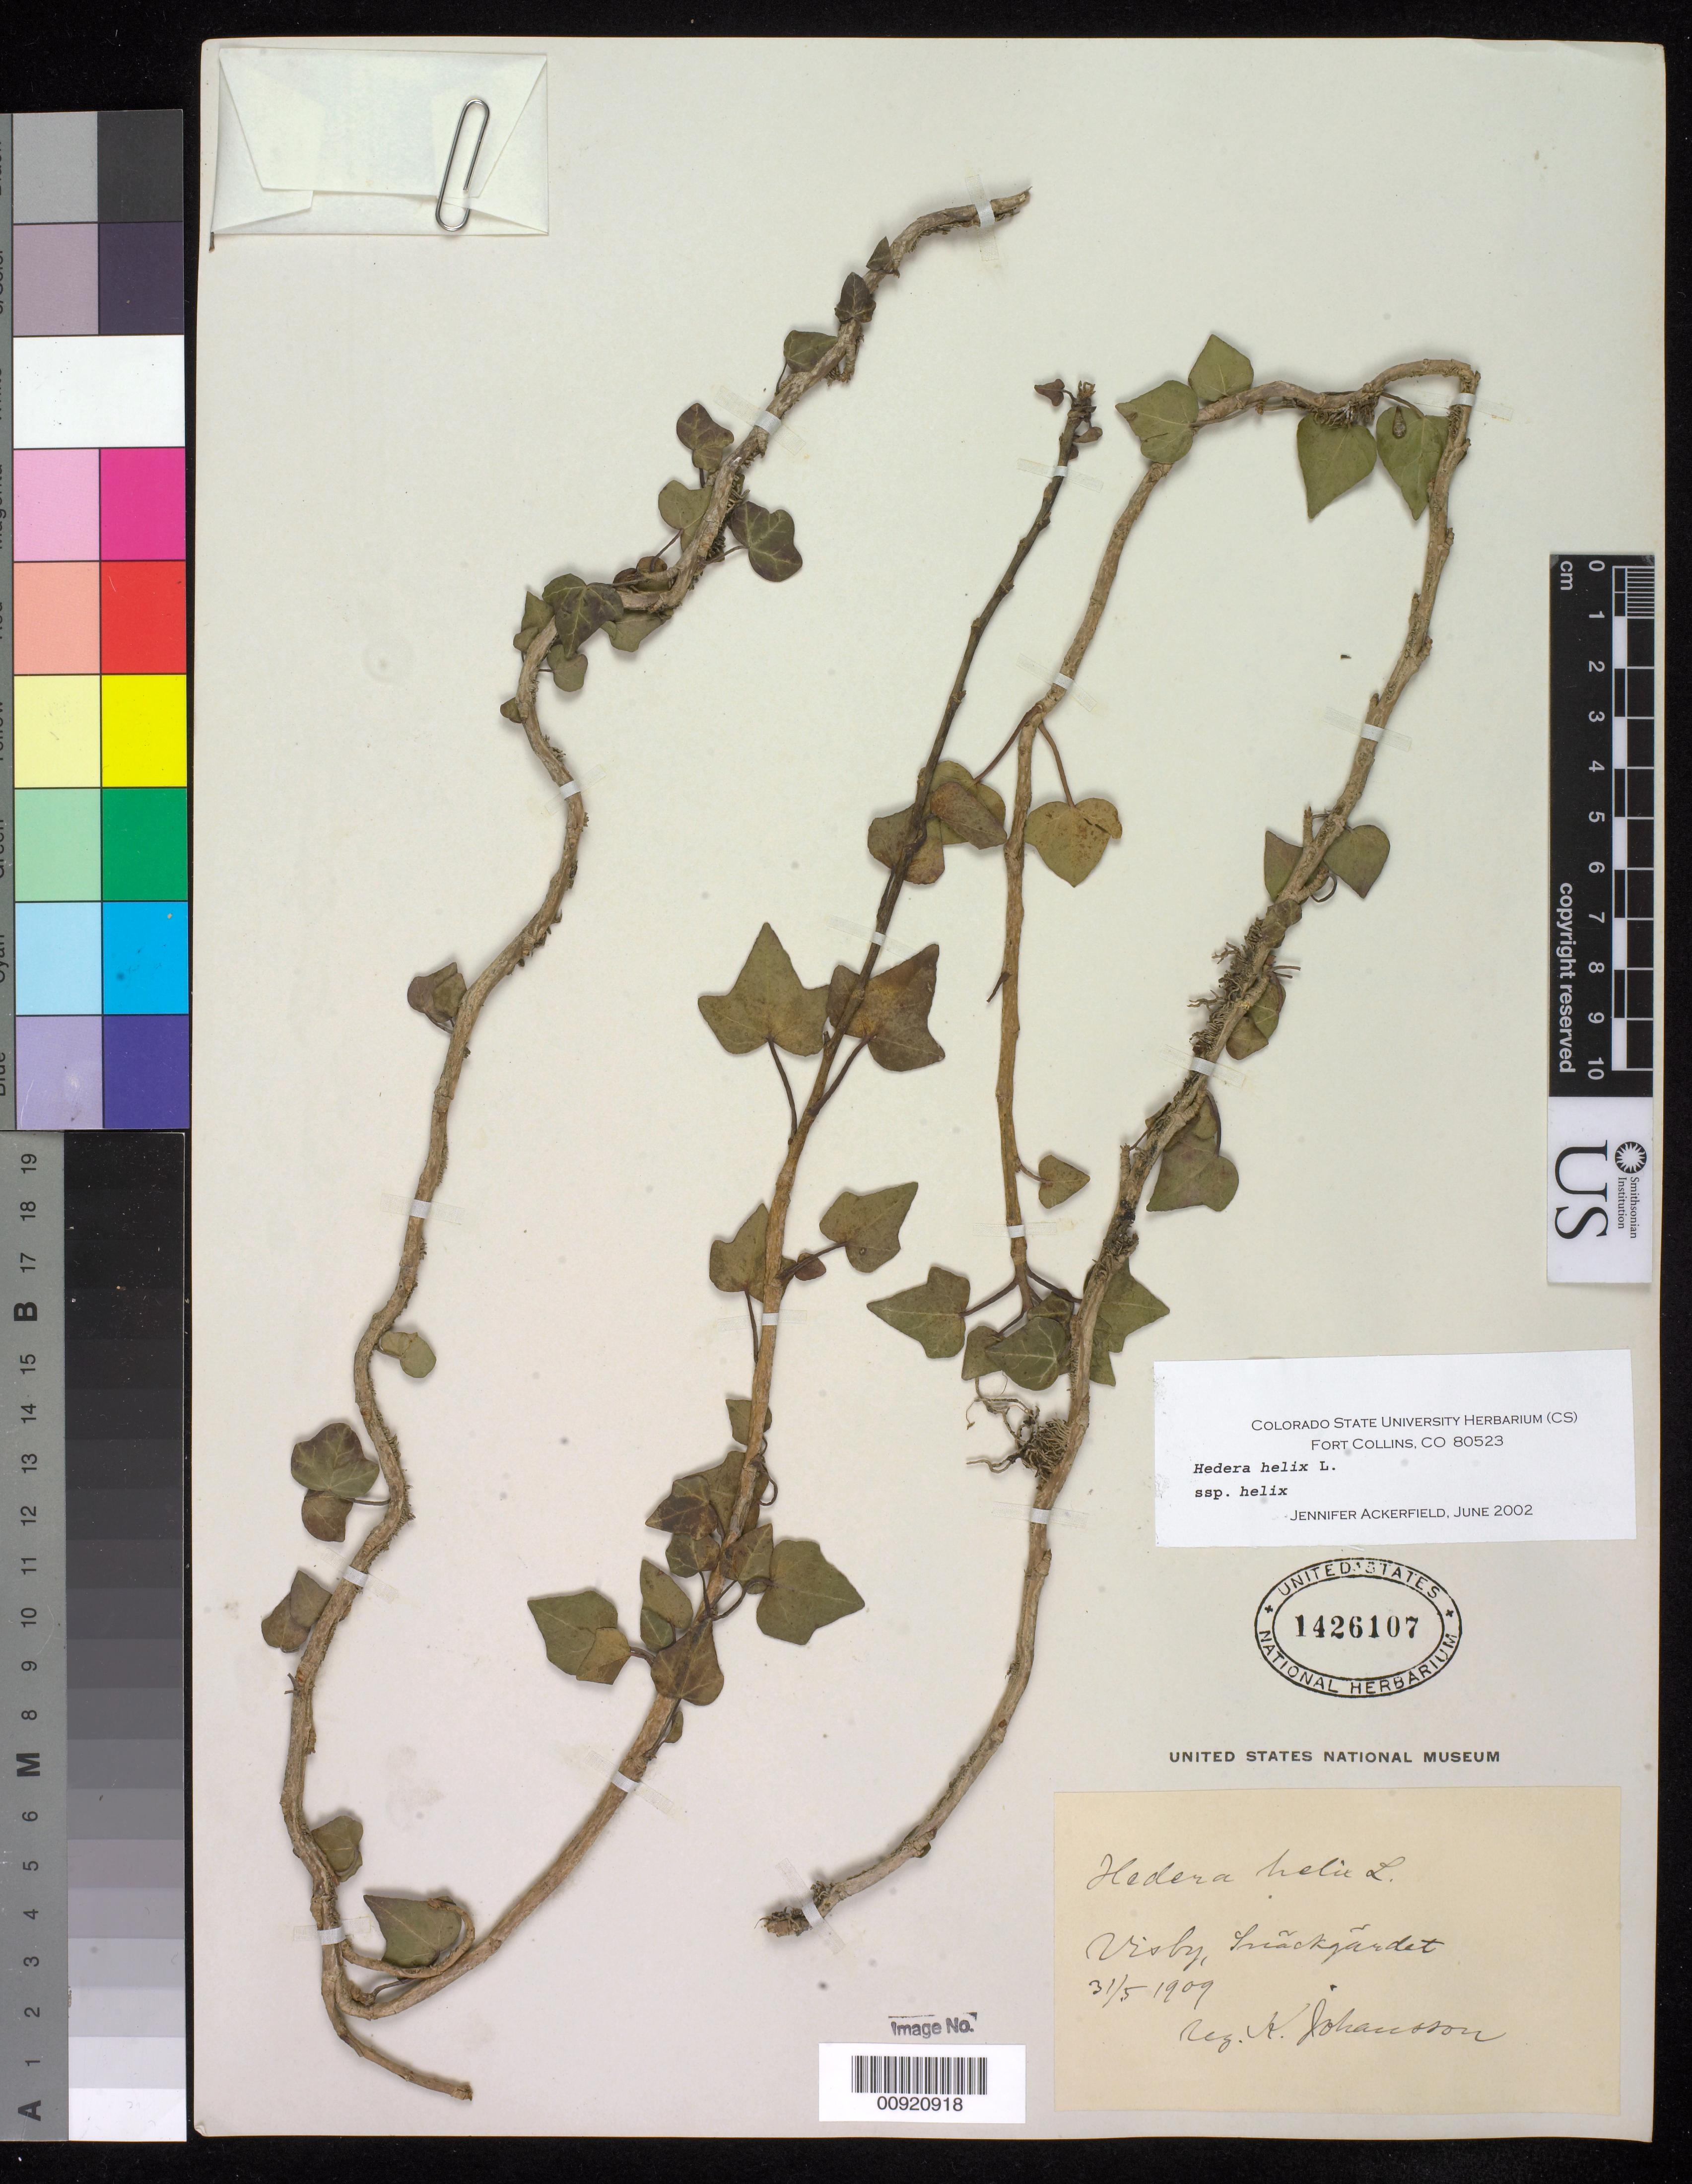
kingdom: Plantae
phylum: Tracheophyta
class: Magnoliopsida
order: Apiales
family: Araliaceae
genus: Hedera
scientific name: Hedera helix subsp. helix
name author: L.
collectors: Johanson, K.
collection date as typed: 31 May 1909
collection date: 1909-05-31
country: Sweden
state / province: Gotland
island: Gotland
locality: Visby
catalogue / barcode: US 1426107